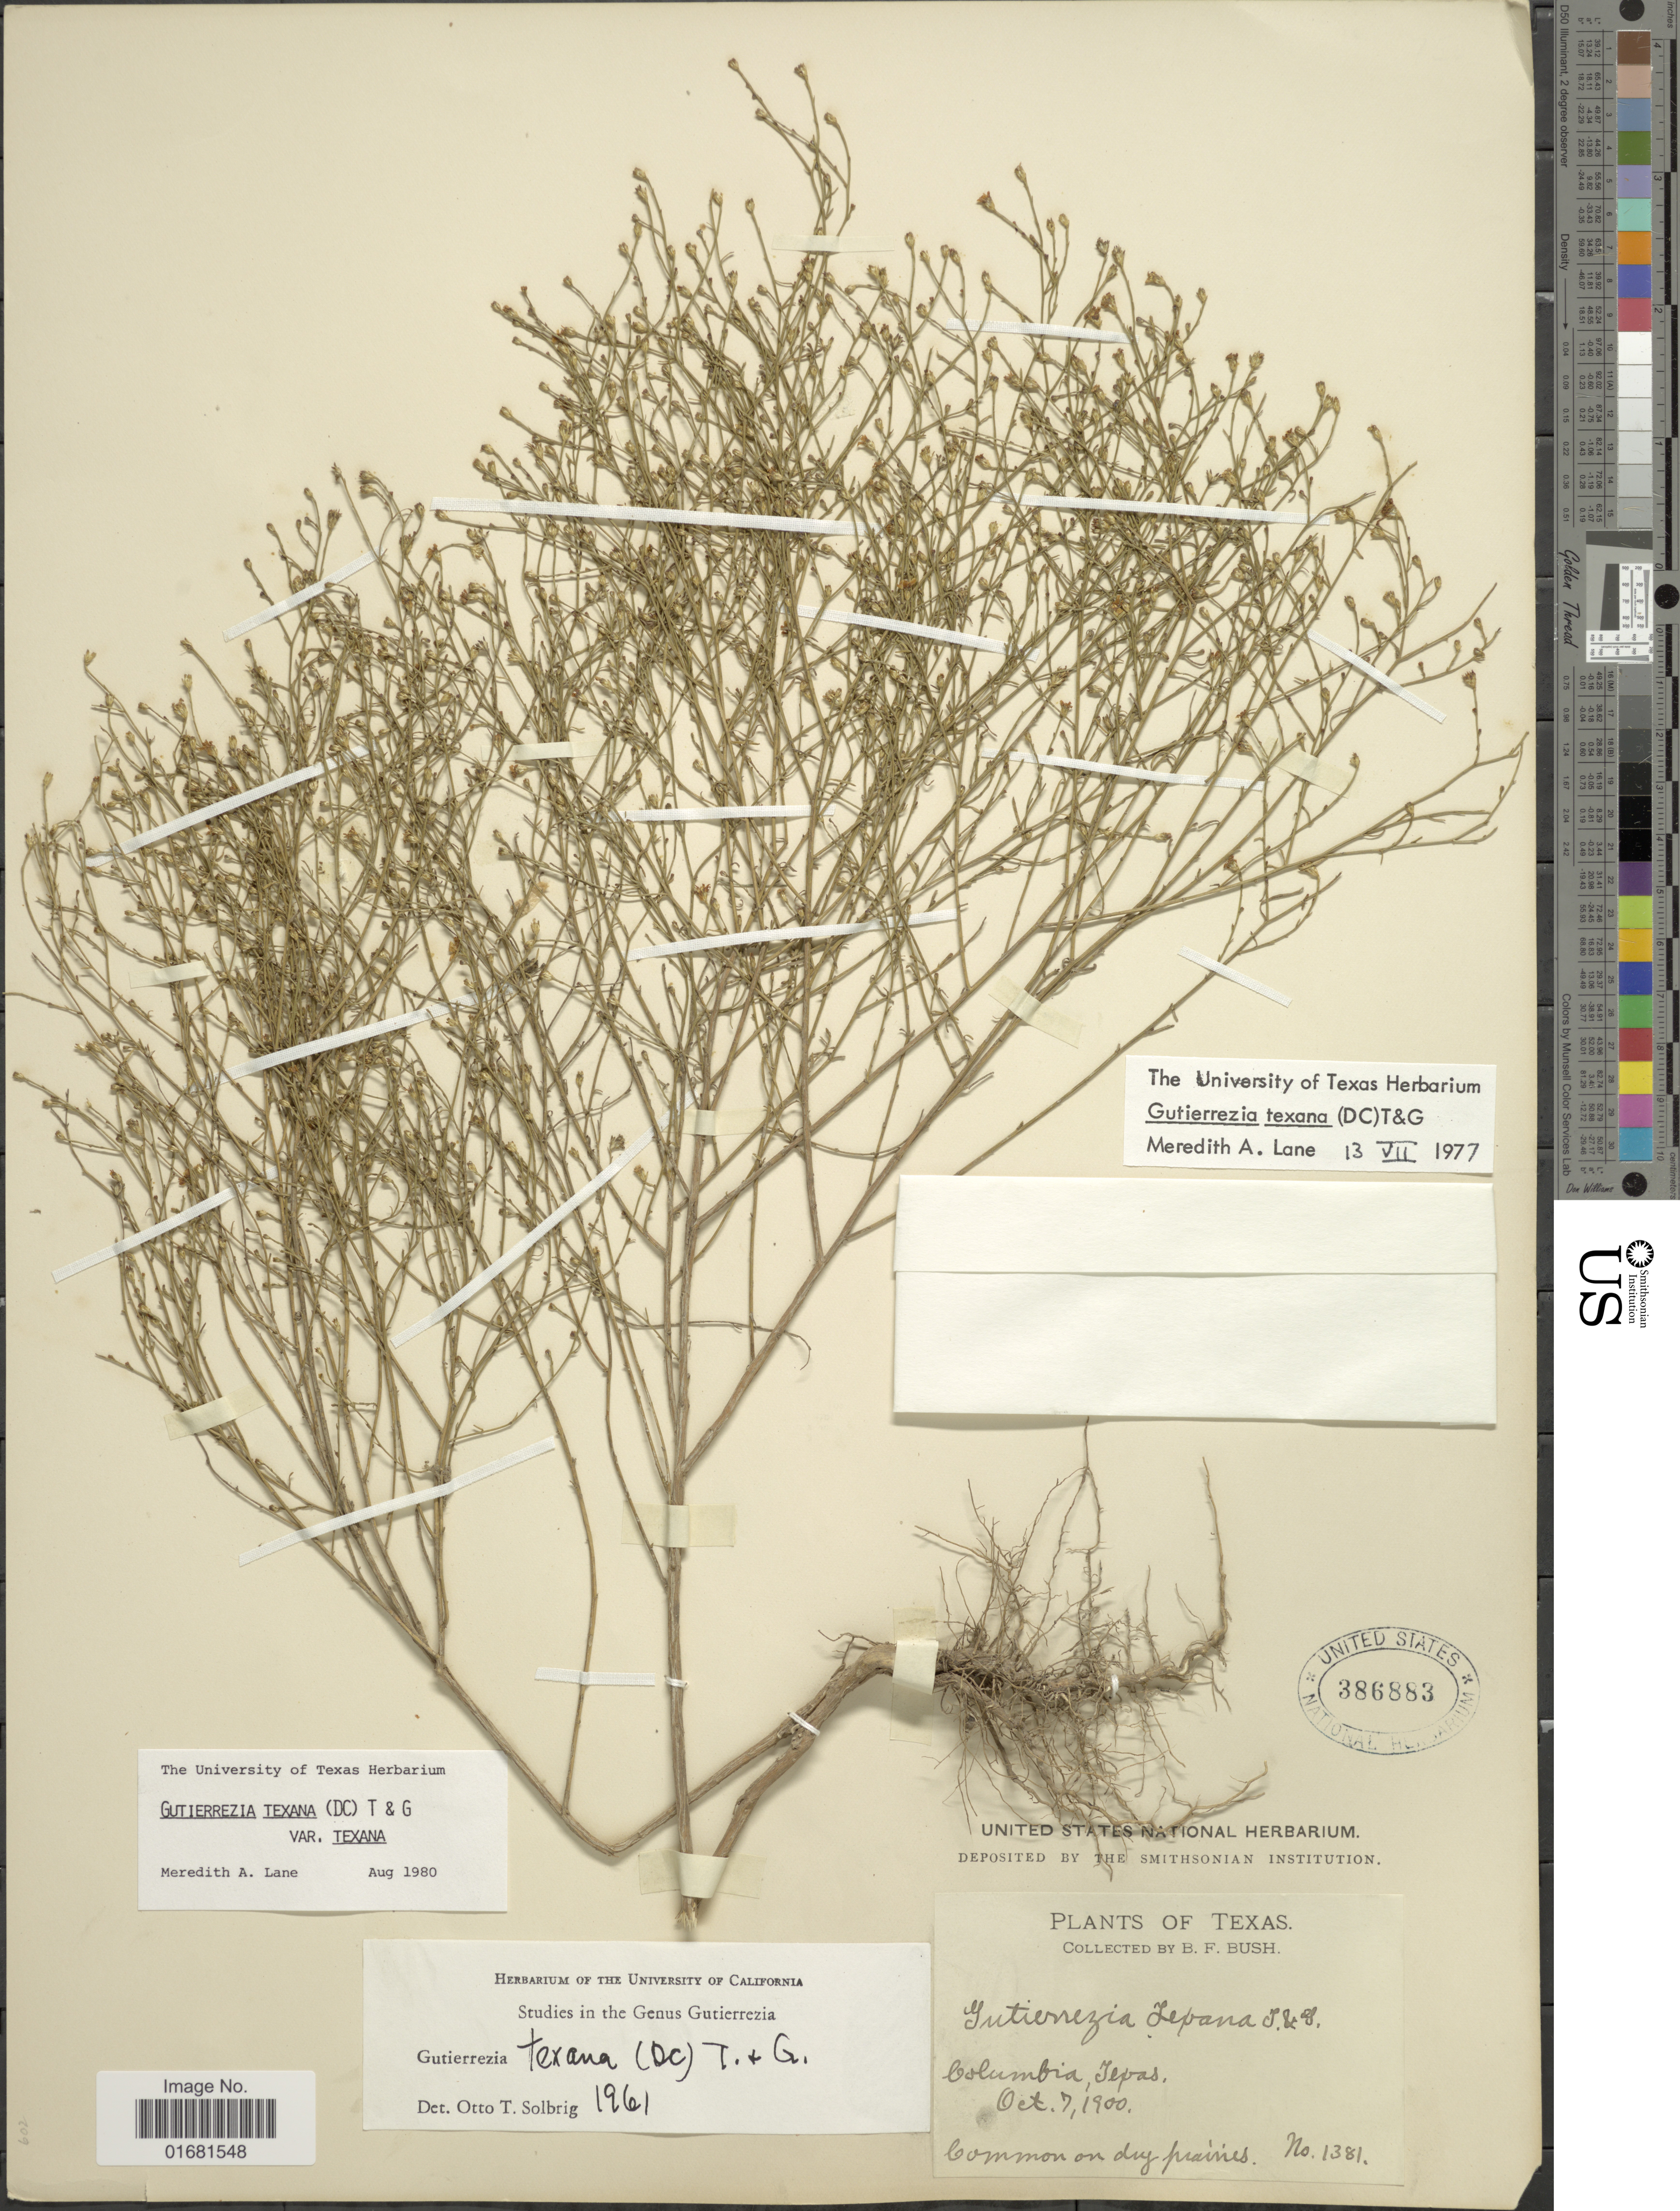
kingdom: Plantae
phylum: Tracheophyta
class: Magnoliopsida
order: Asterales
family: Asteraceae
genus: Gutierrezia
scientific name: Gutierrezia texana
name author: (DC.) Torr. & A. Gray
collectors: B. F. Bush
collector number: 1381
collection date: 1900-10-07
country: United States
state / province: Texas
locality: Columbia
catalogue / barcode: US 386883